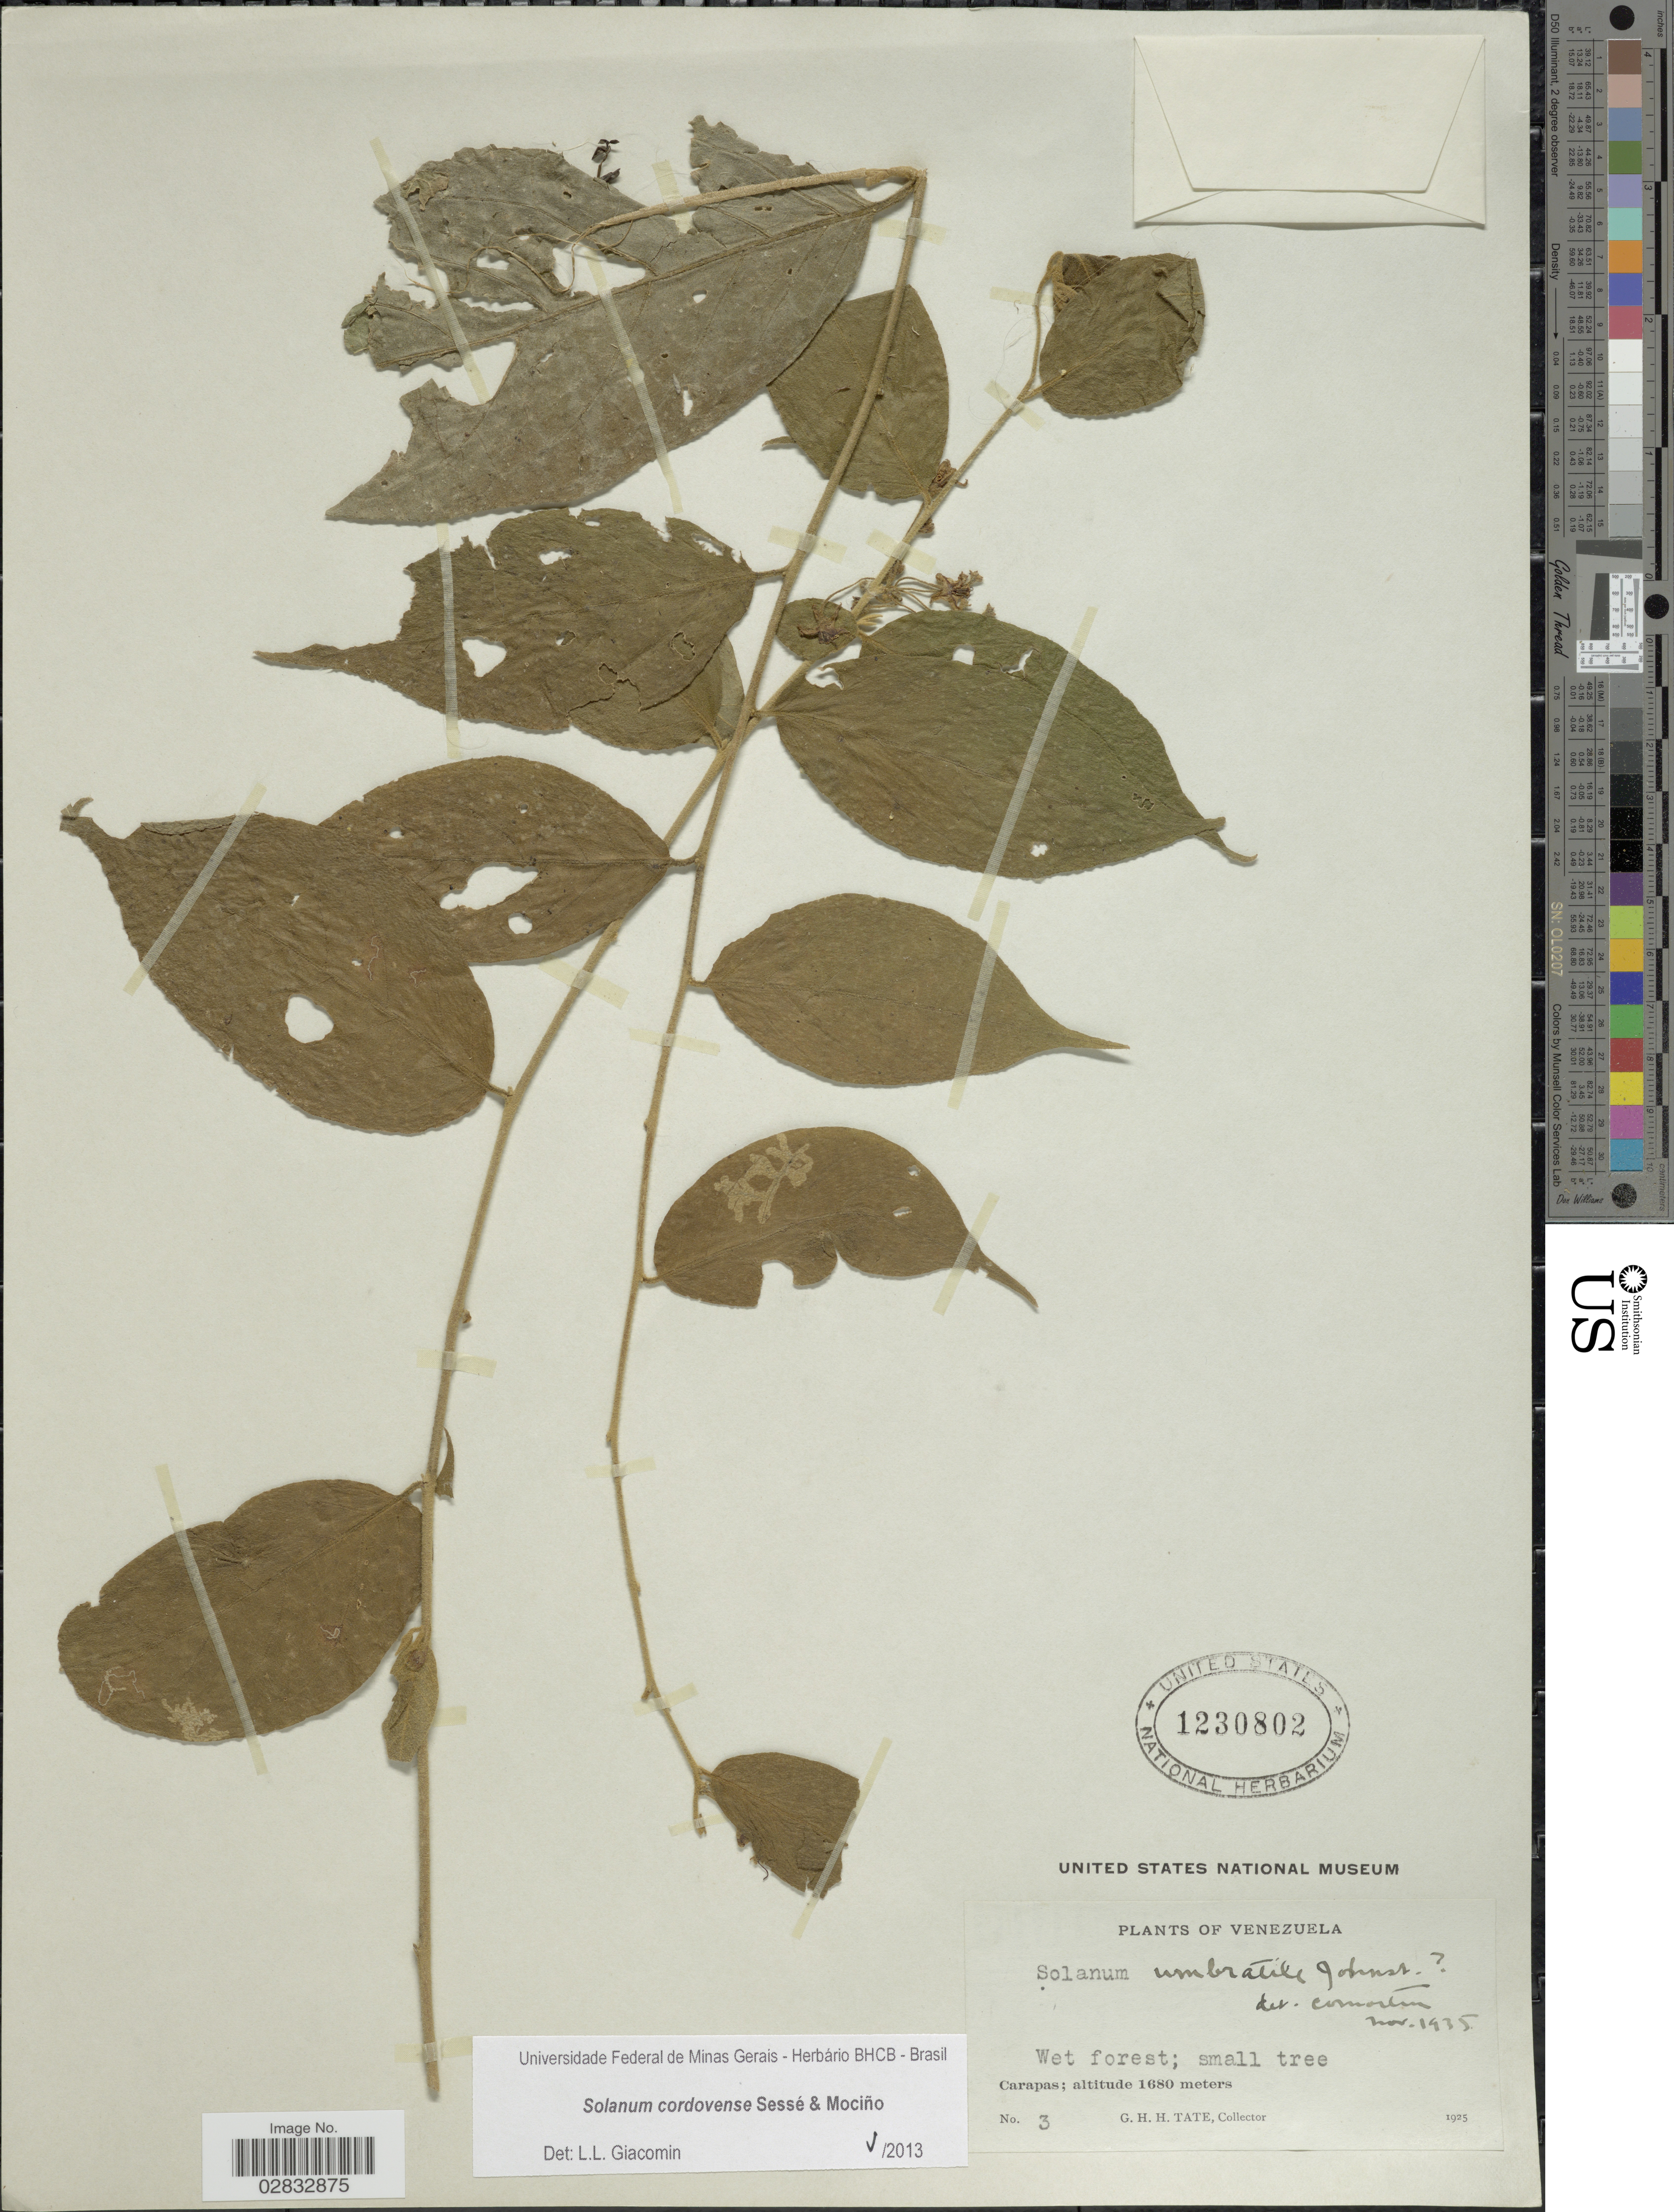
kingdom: Plantae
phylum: Tracheophyta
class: Magnoliopsida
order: Solanales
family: Solanaceae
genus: Solanum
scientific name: Solanum cordovense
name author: Sessé & Moc.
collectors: G. Tate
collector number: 3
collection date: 1925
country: Venezuela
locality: Carapas.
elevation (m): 1680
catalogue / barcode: US 1230802